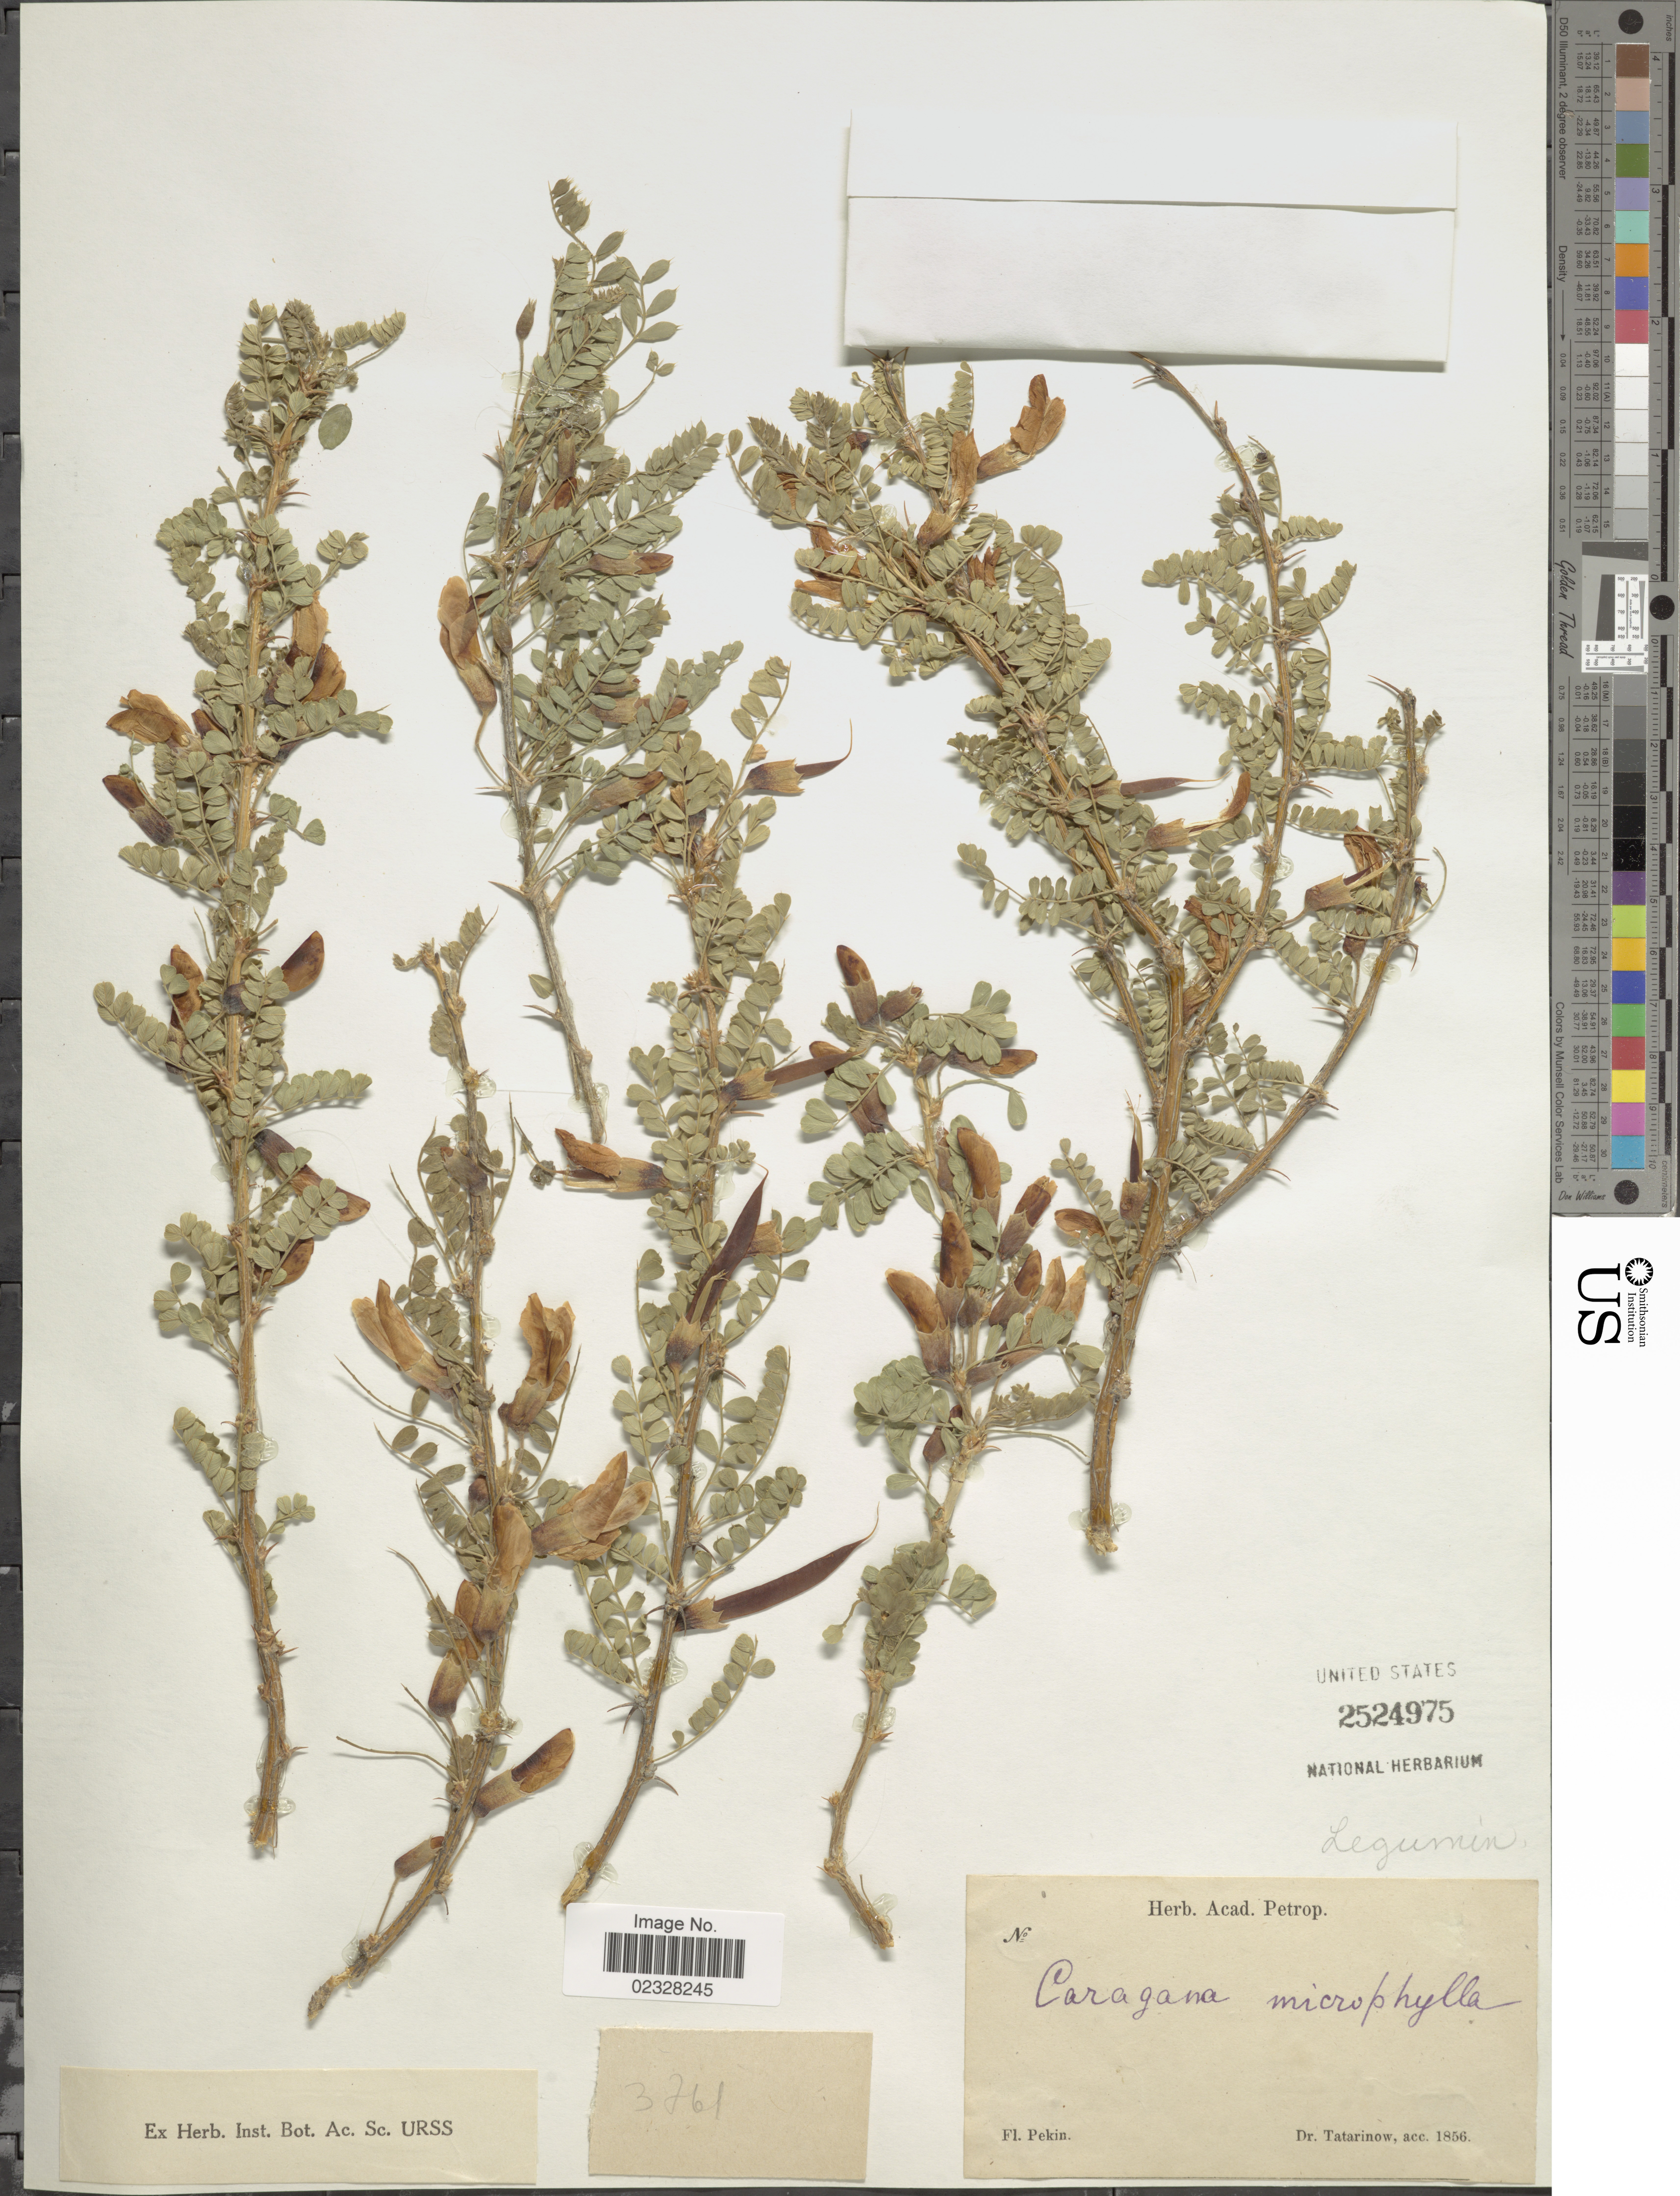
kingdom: Plantae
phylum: Tracheophyta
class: Magnoliopsida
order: Fabales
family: Fabaceae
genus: Caragana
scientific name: Caragana microphylla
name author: Lam.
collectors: -. Tatarinow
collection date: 1856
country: China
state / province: Beijing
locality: Fl. Pekin [unsure placement]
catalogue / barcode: US 2524975